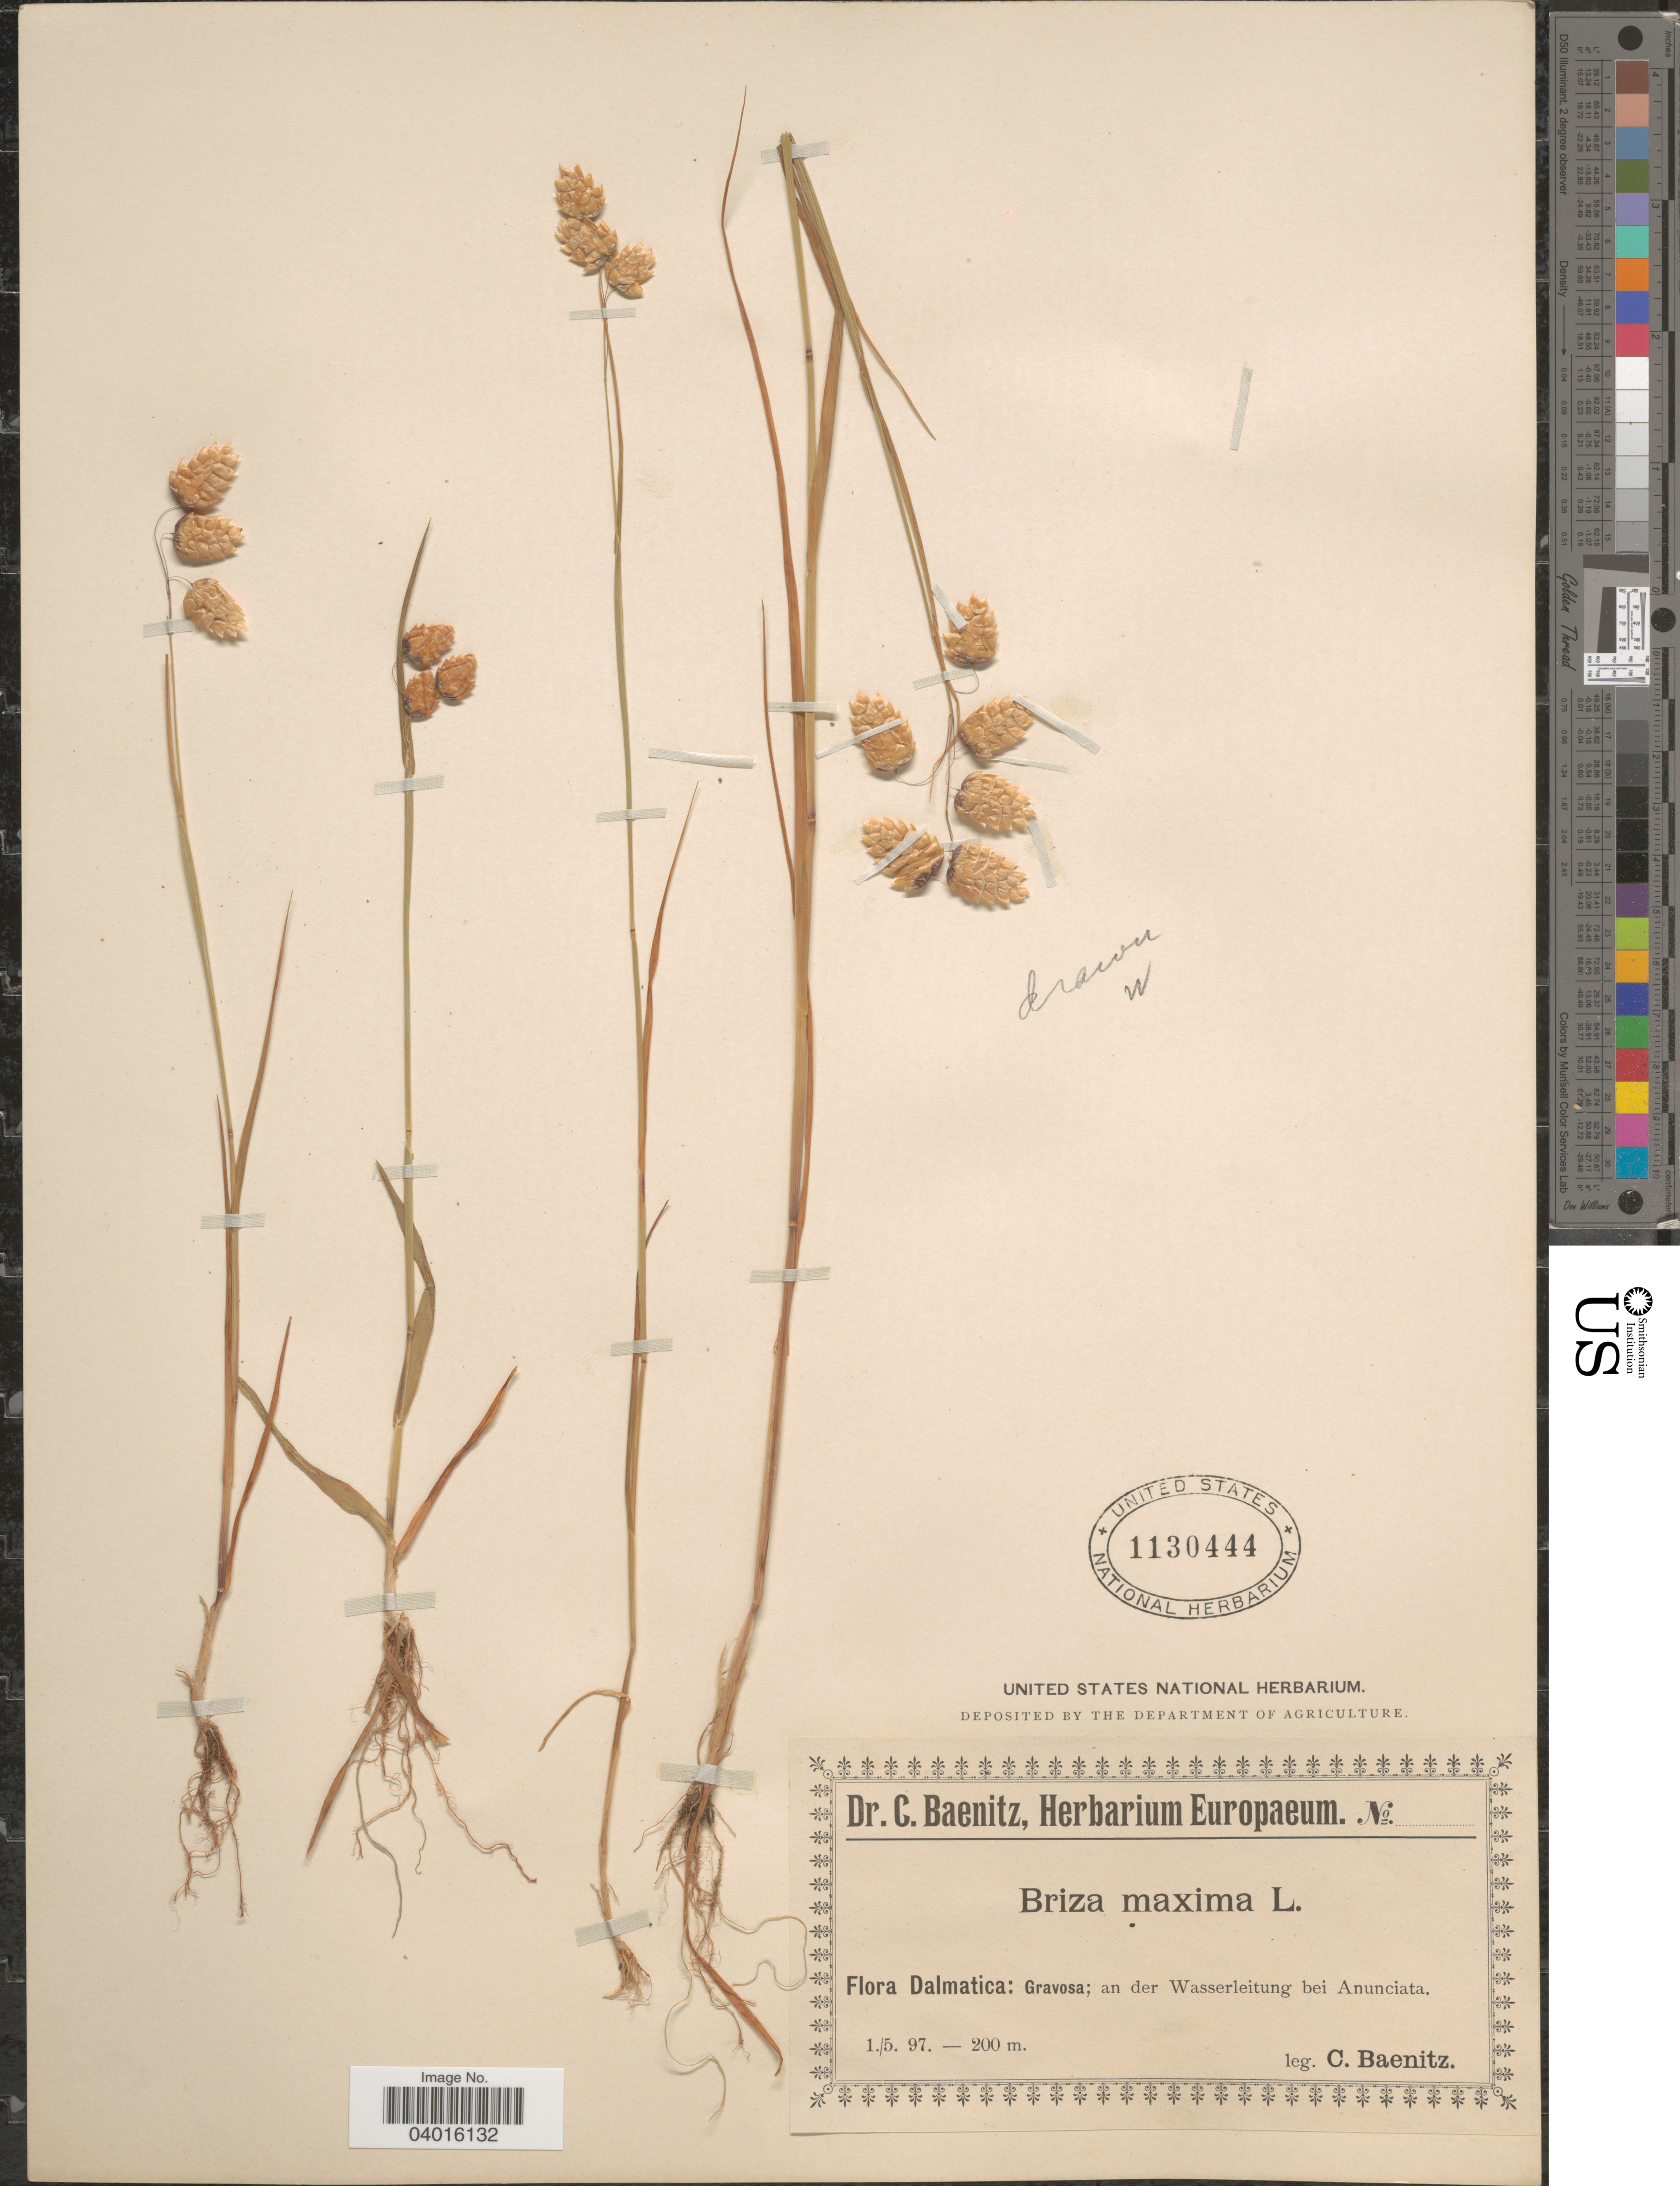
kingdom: Plantae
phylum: Tracheophyta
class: Liliopsida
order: Poales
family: Poaceae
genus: Briza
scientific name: Briza maxima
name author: L.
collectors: C. G. Baenitz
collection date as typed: Transcribed d/m/y: 1/5/97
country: Croatia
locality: Dalmatica: Gravosa; an der Wasserleitung bei Anunciata.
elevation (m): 200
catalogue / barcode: US 1130444